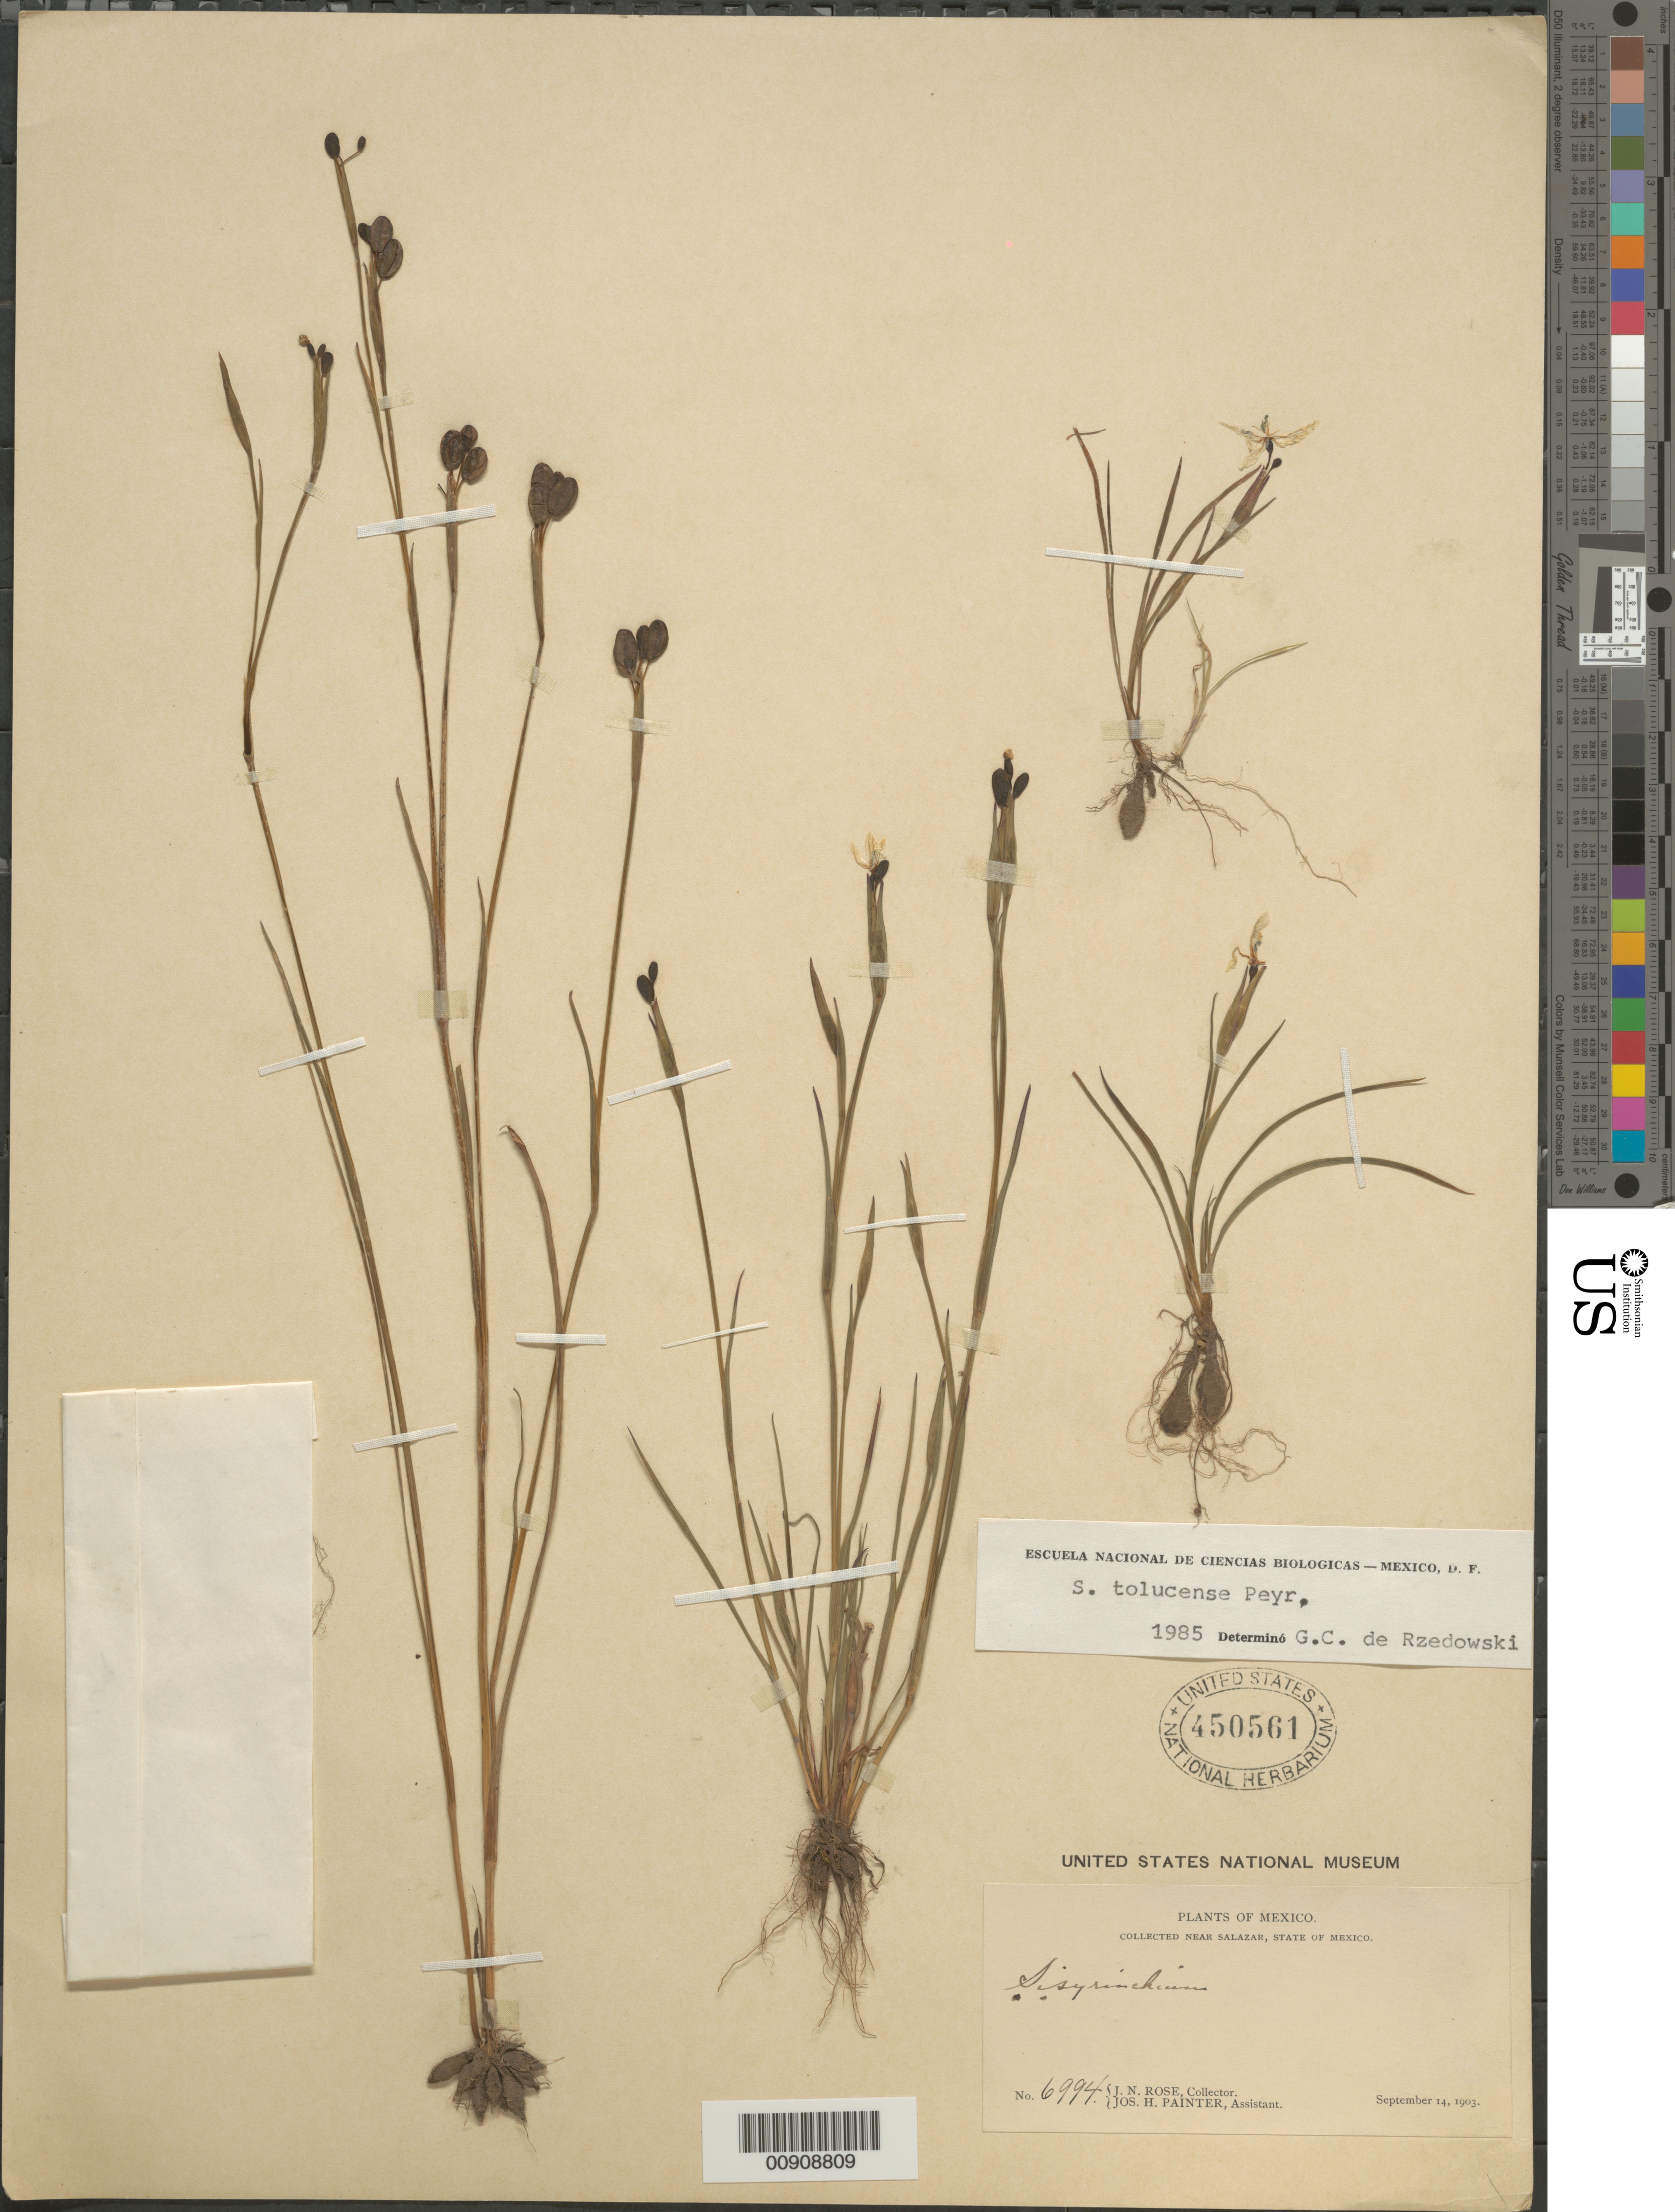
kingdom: Plantae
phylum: Tracheophyta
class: Liliopsida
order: Asparagales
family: Iridaceae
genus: Sisyrinchium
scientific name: Sisyrinchium tolucense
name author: Peyr.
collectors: J. N. Rose & J. H. Painter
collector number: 6994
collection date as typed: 14 Sep 1903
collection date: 1903-09-14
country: Mexico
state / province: México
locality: Near Salazar, State of Mexico.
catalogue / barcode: US 450561